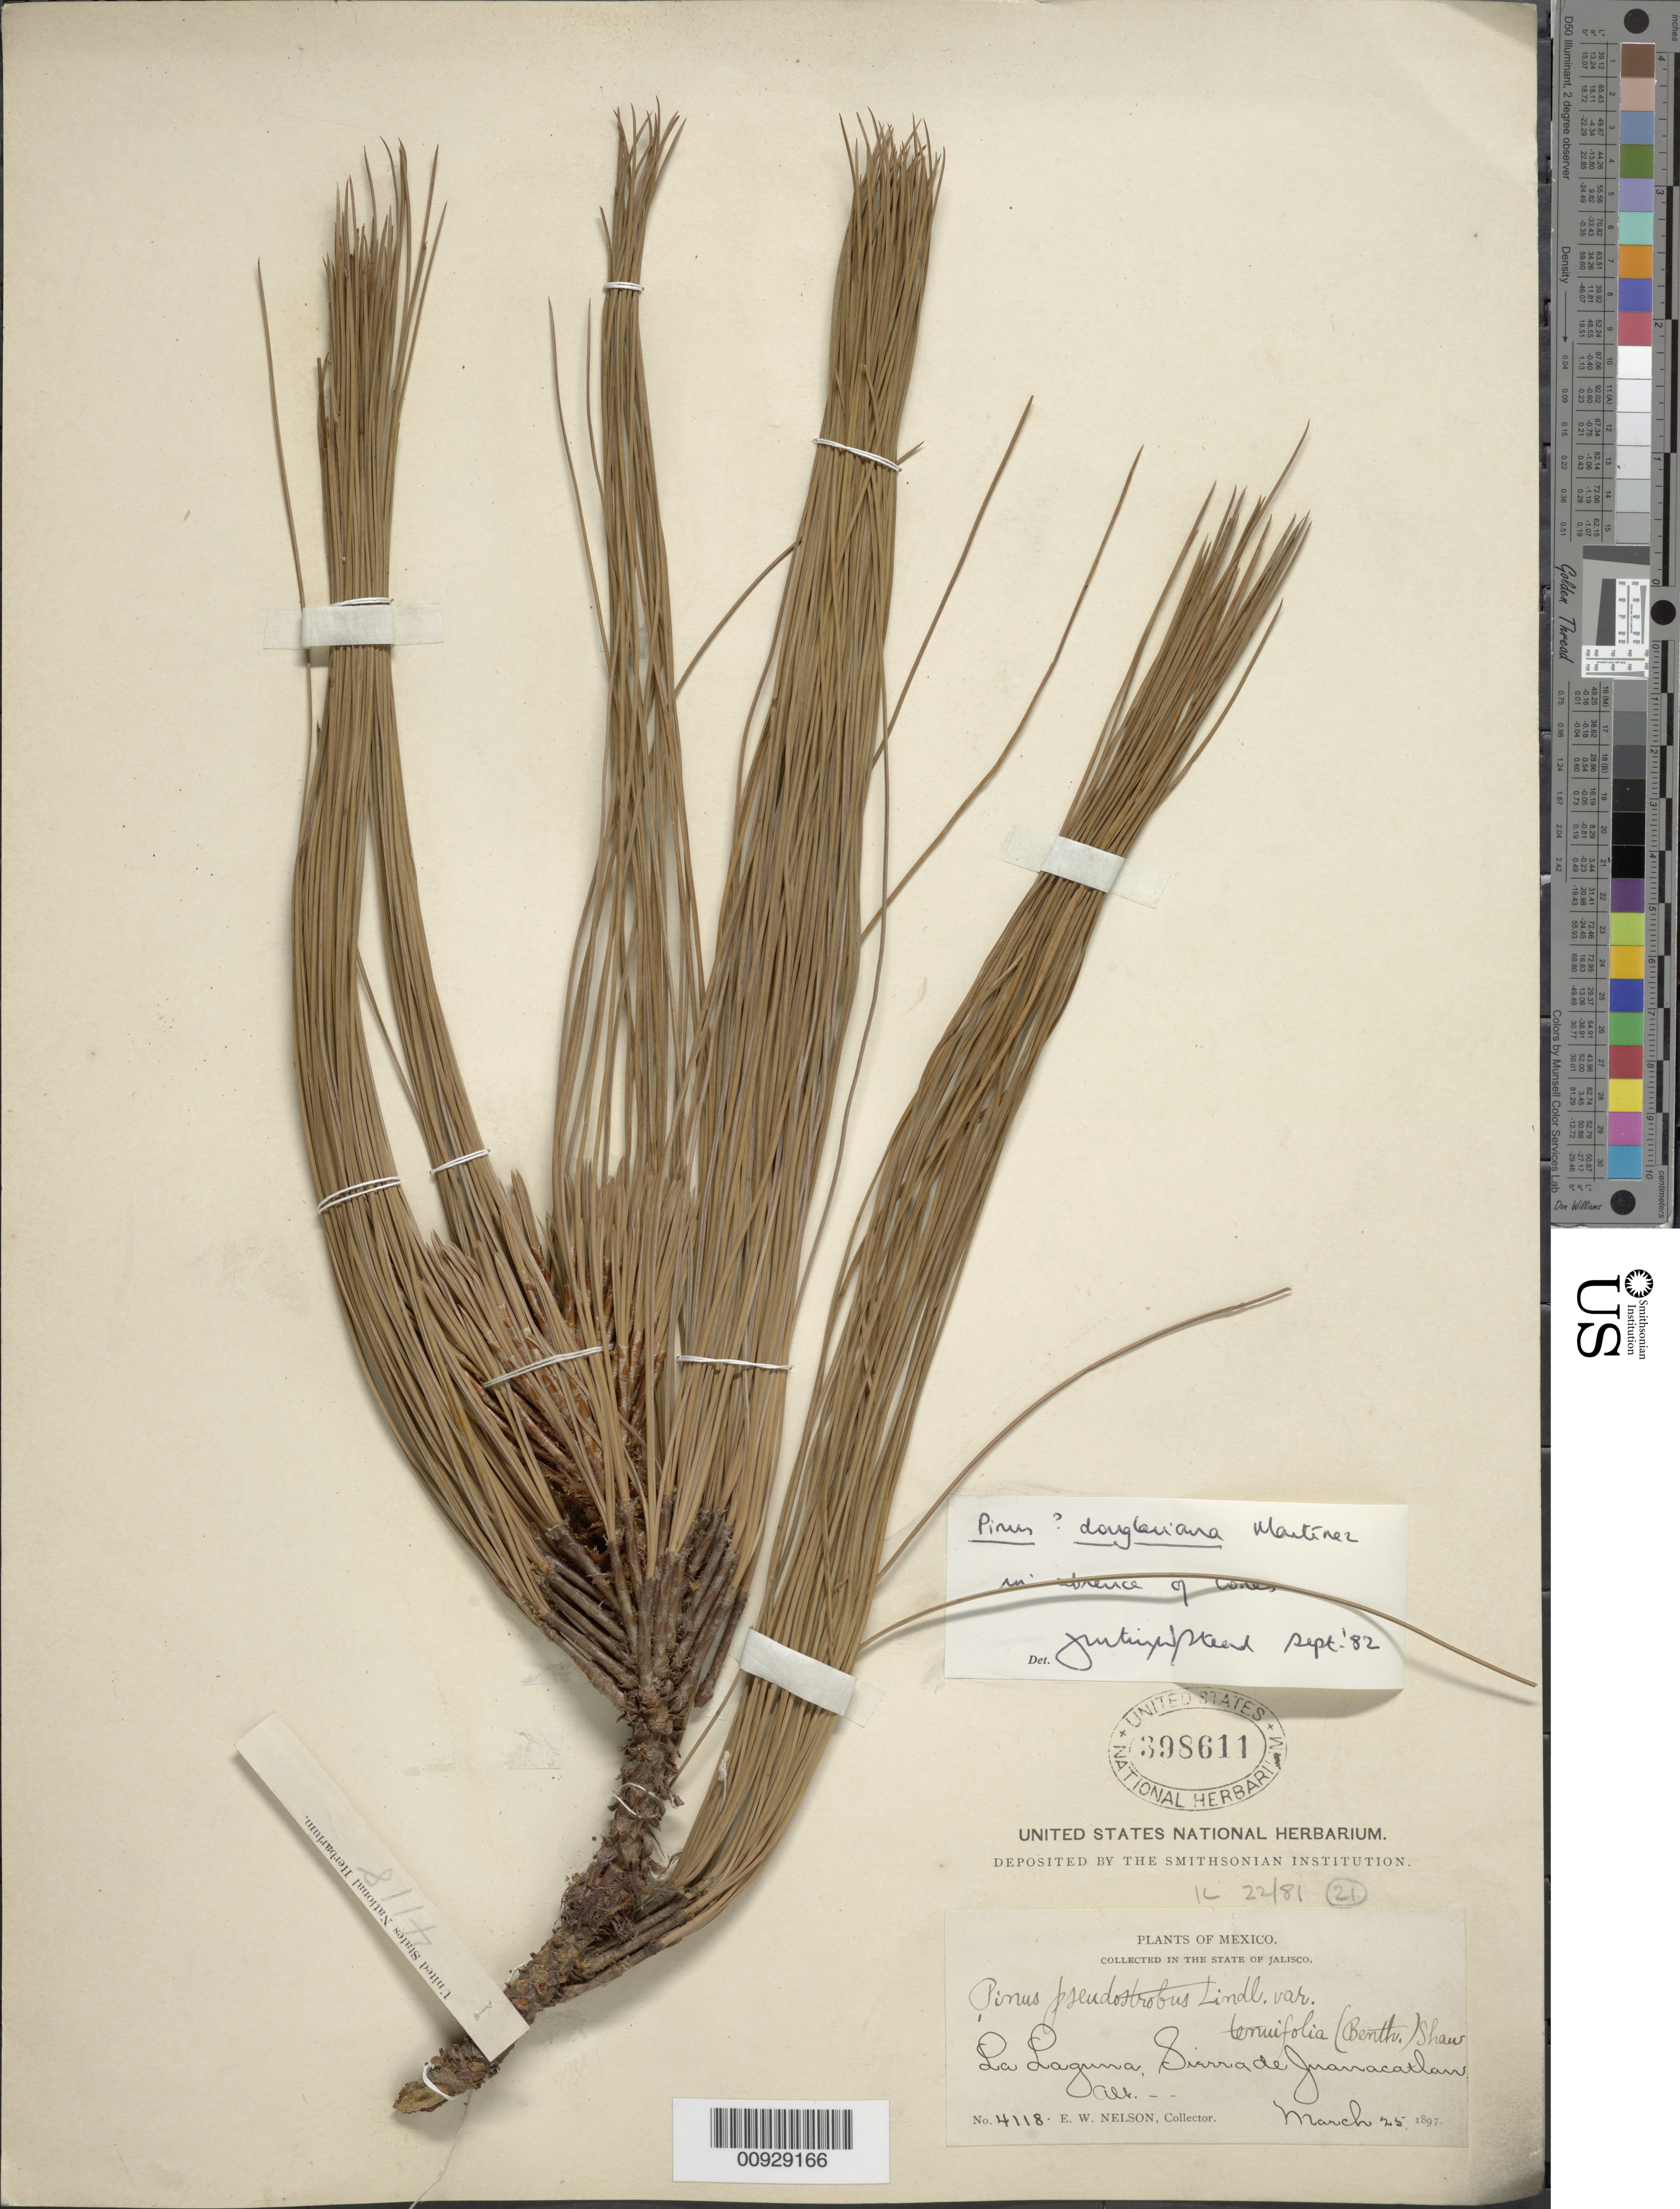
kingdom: Plantae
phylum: Tracheophyta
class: Pinopsida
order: Pinales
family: Pinaceae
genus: Pinus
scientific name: Pinus douglasiana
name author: Martínez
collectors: E. W. Nelson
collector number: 4118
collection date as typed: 25 Mar 1897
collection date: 1897-03-25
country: Mexico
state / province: Jalisco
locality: La Laguna, Sierra de Juanacatlan.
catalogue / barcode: US 398611